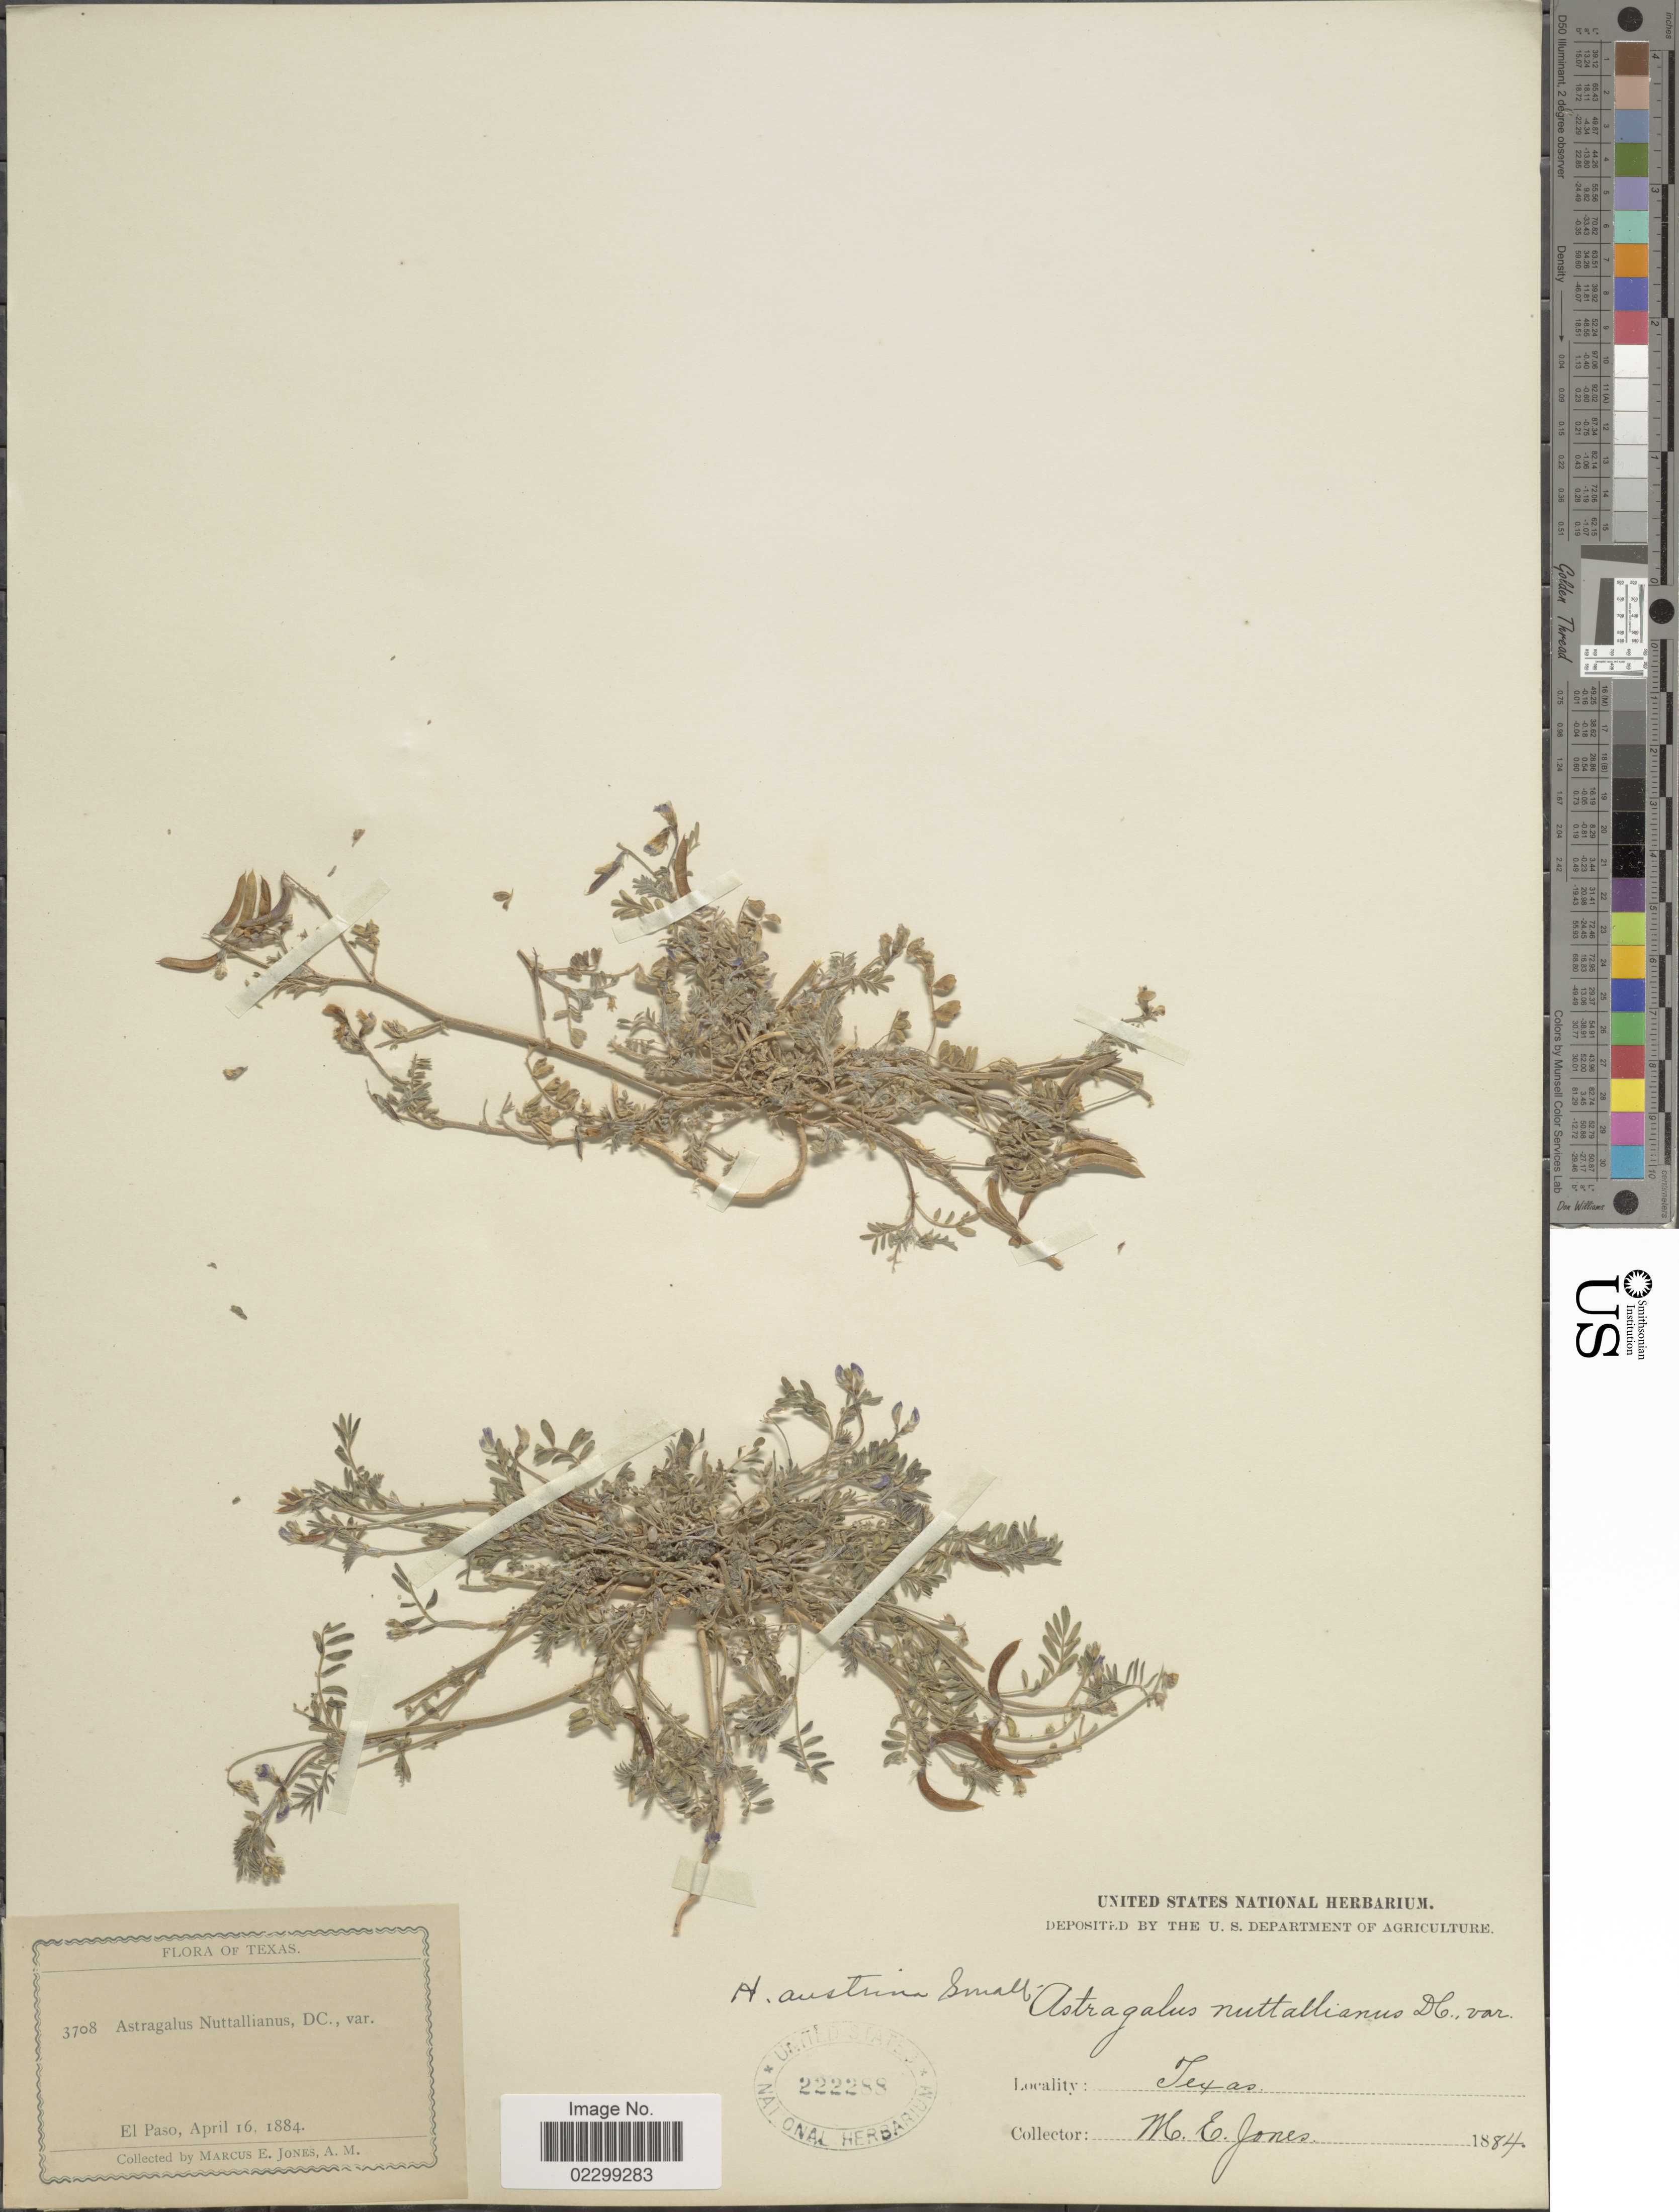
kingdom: Plantae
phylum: Tracheophyta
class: Magnoliopsida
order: Fabales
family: Fabaceae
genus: Astragalus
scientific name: Astragalus austrinus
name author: (Small) O.E. Schulz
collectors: M. E. Jones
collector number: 3708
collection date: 1884-04-16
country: United States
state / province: Texas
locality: El Paso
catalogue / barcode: US 222288